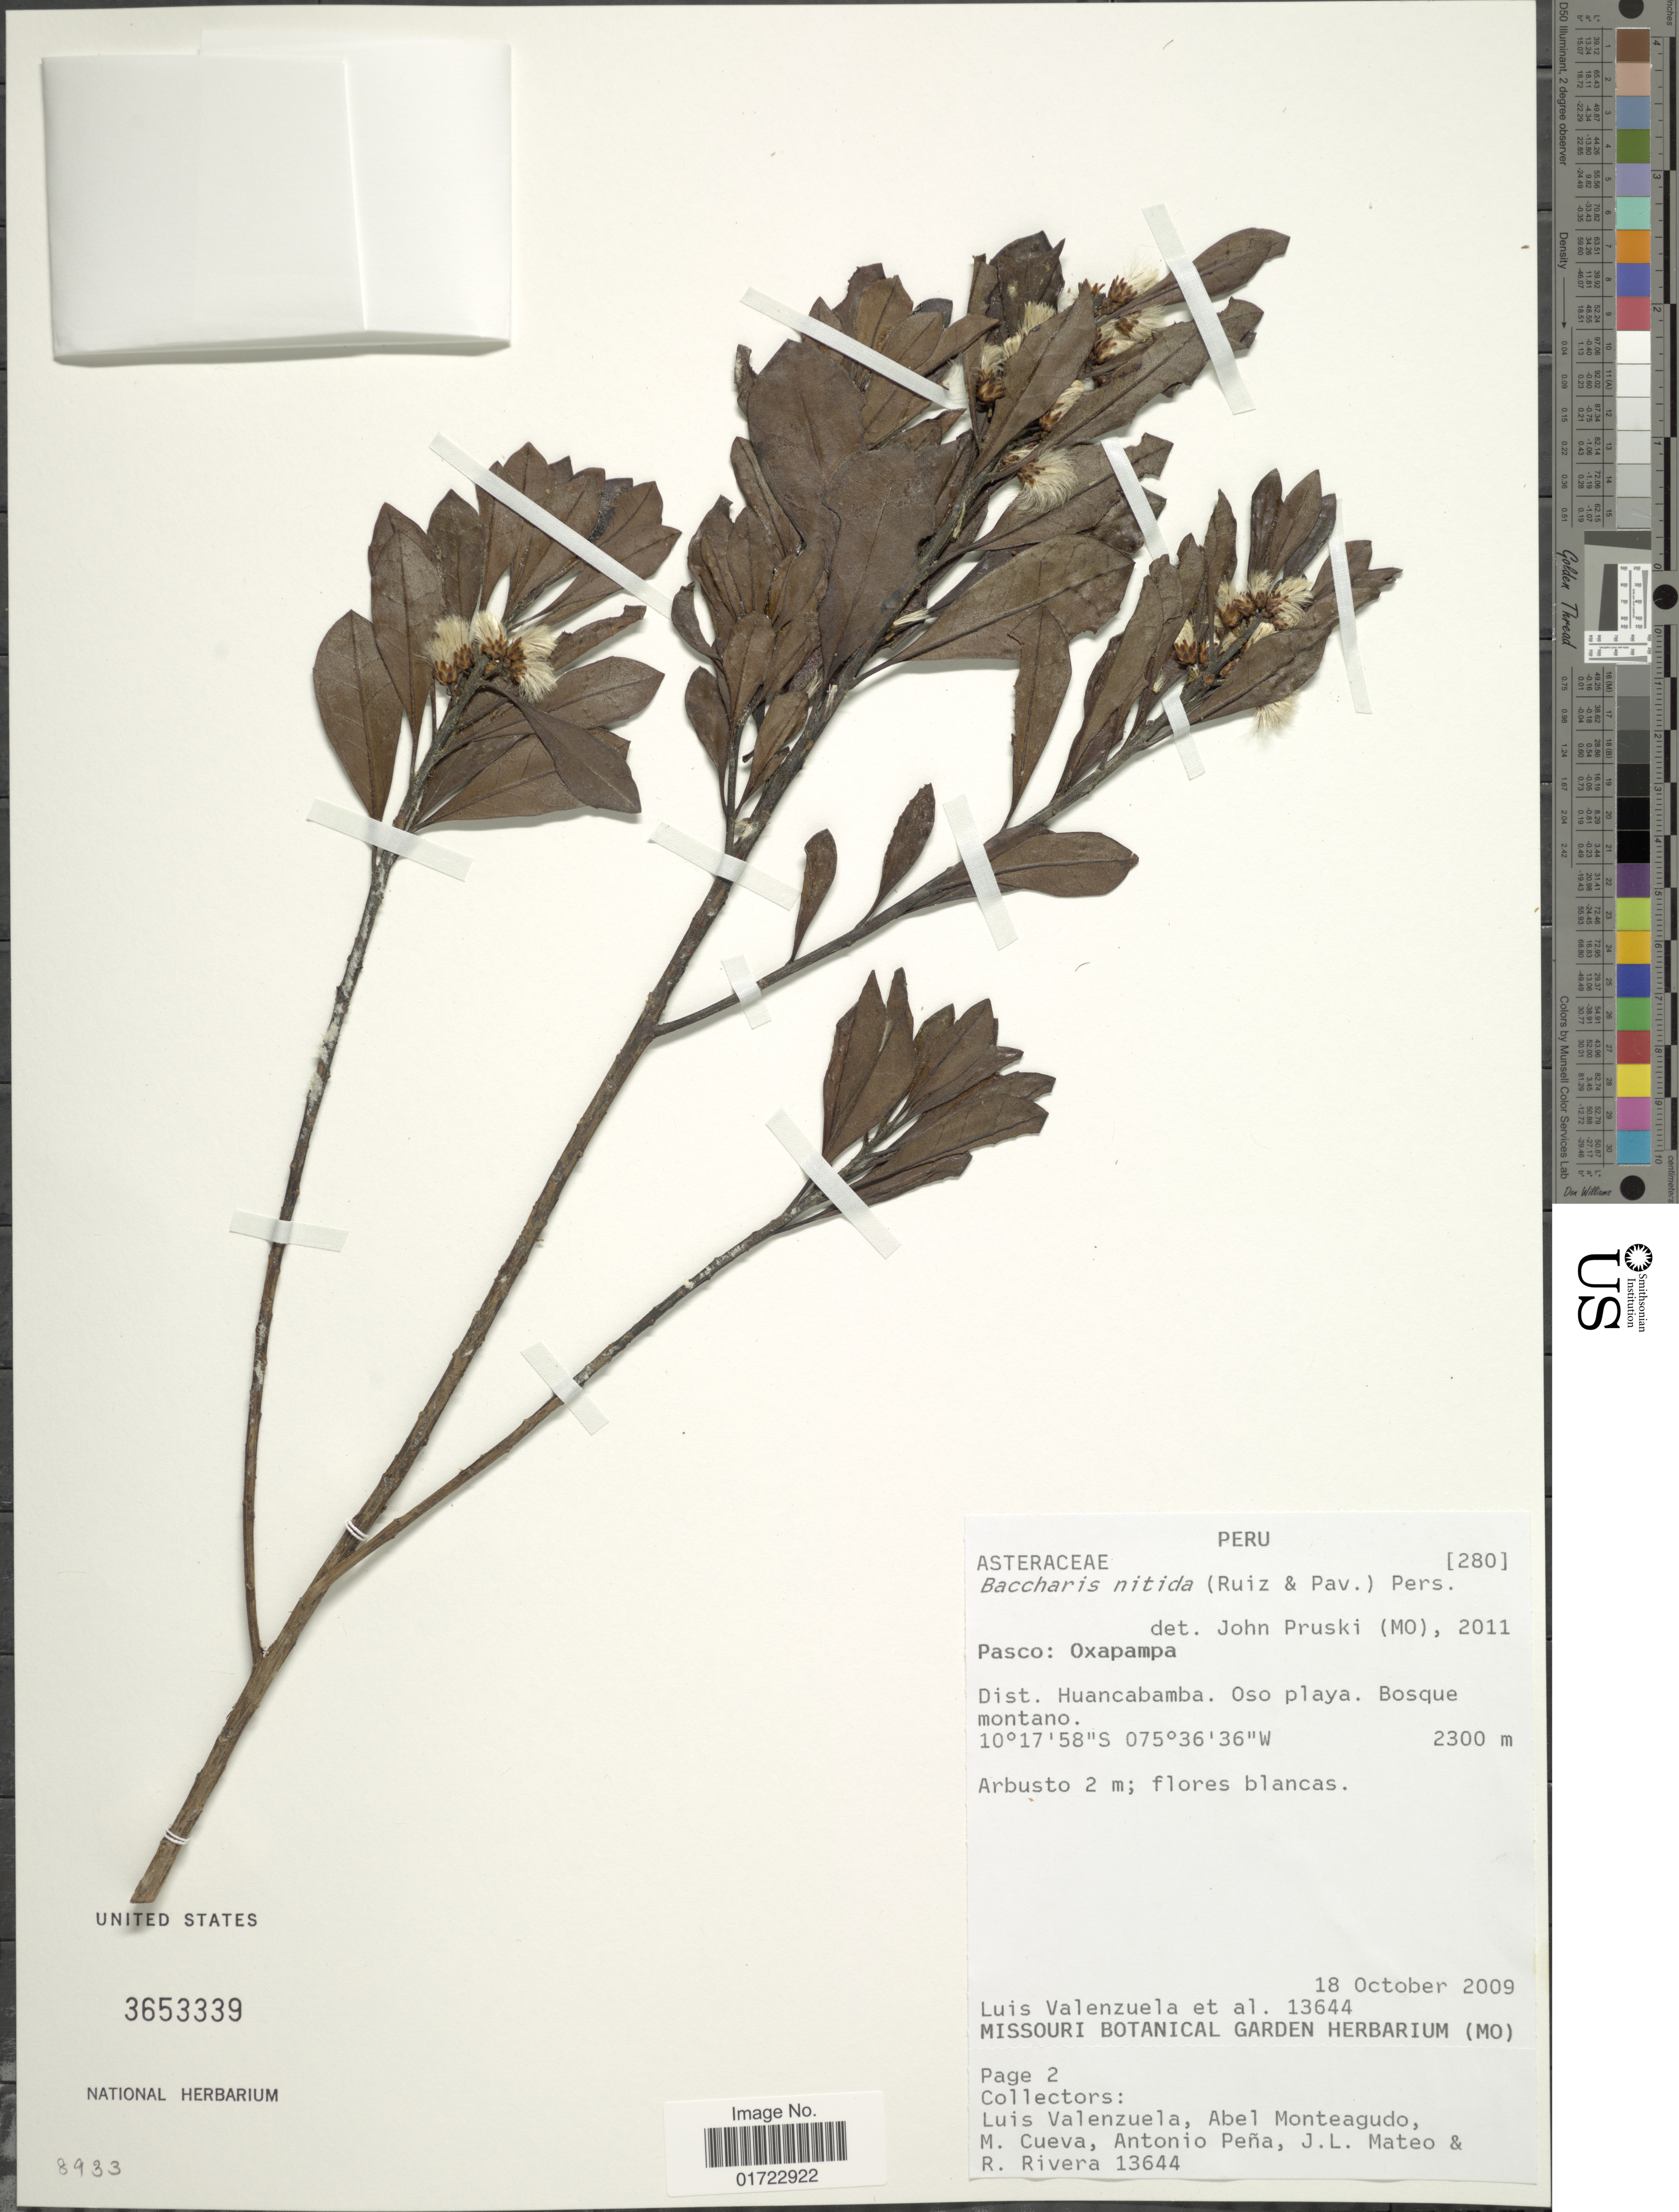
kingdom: Plantae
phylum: Tracheophyta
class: Magnoliopsida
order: Asterales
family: Asteraceae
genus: Baccharis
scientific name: Baccharis nitida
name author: (Ruiz & Pav.) Pers.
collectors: L. Valenzuela, A. Monteagudo, M. Cueva, A. Peña & et al.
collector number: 13644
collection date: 2009-10-18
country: Peru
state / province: Pasco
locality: Oxapampa. Dist. Huancabamba. Oso playa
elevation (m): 2300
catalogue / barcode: US 3653339